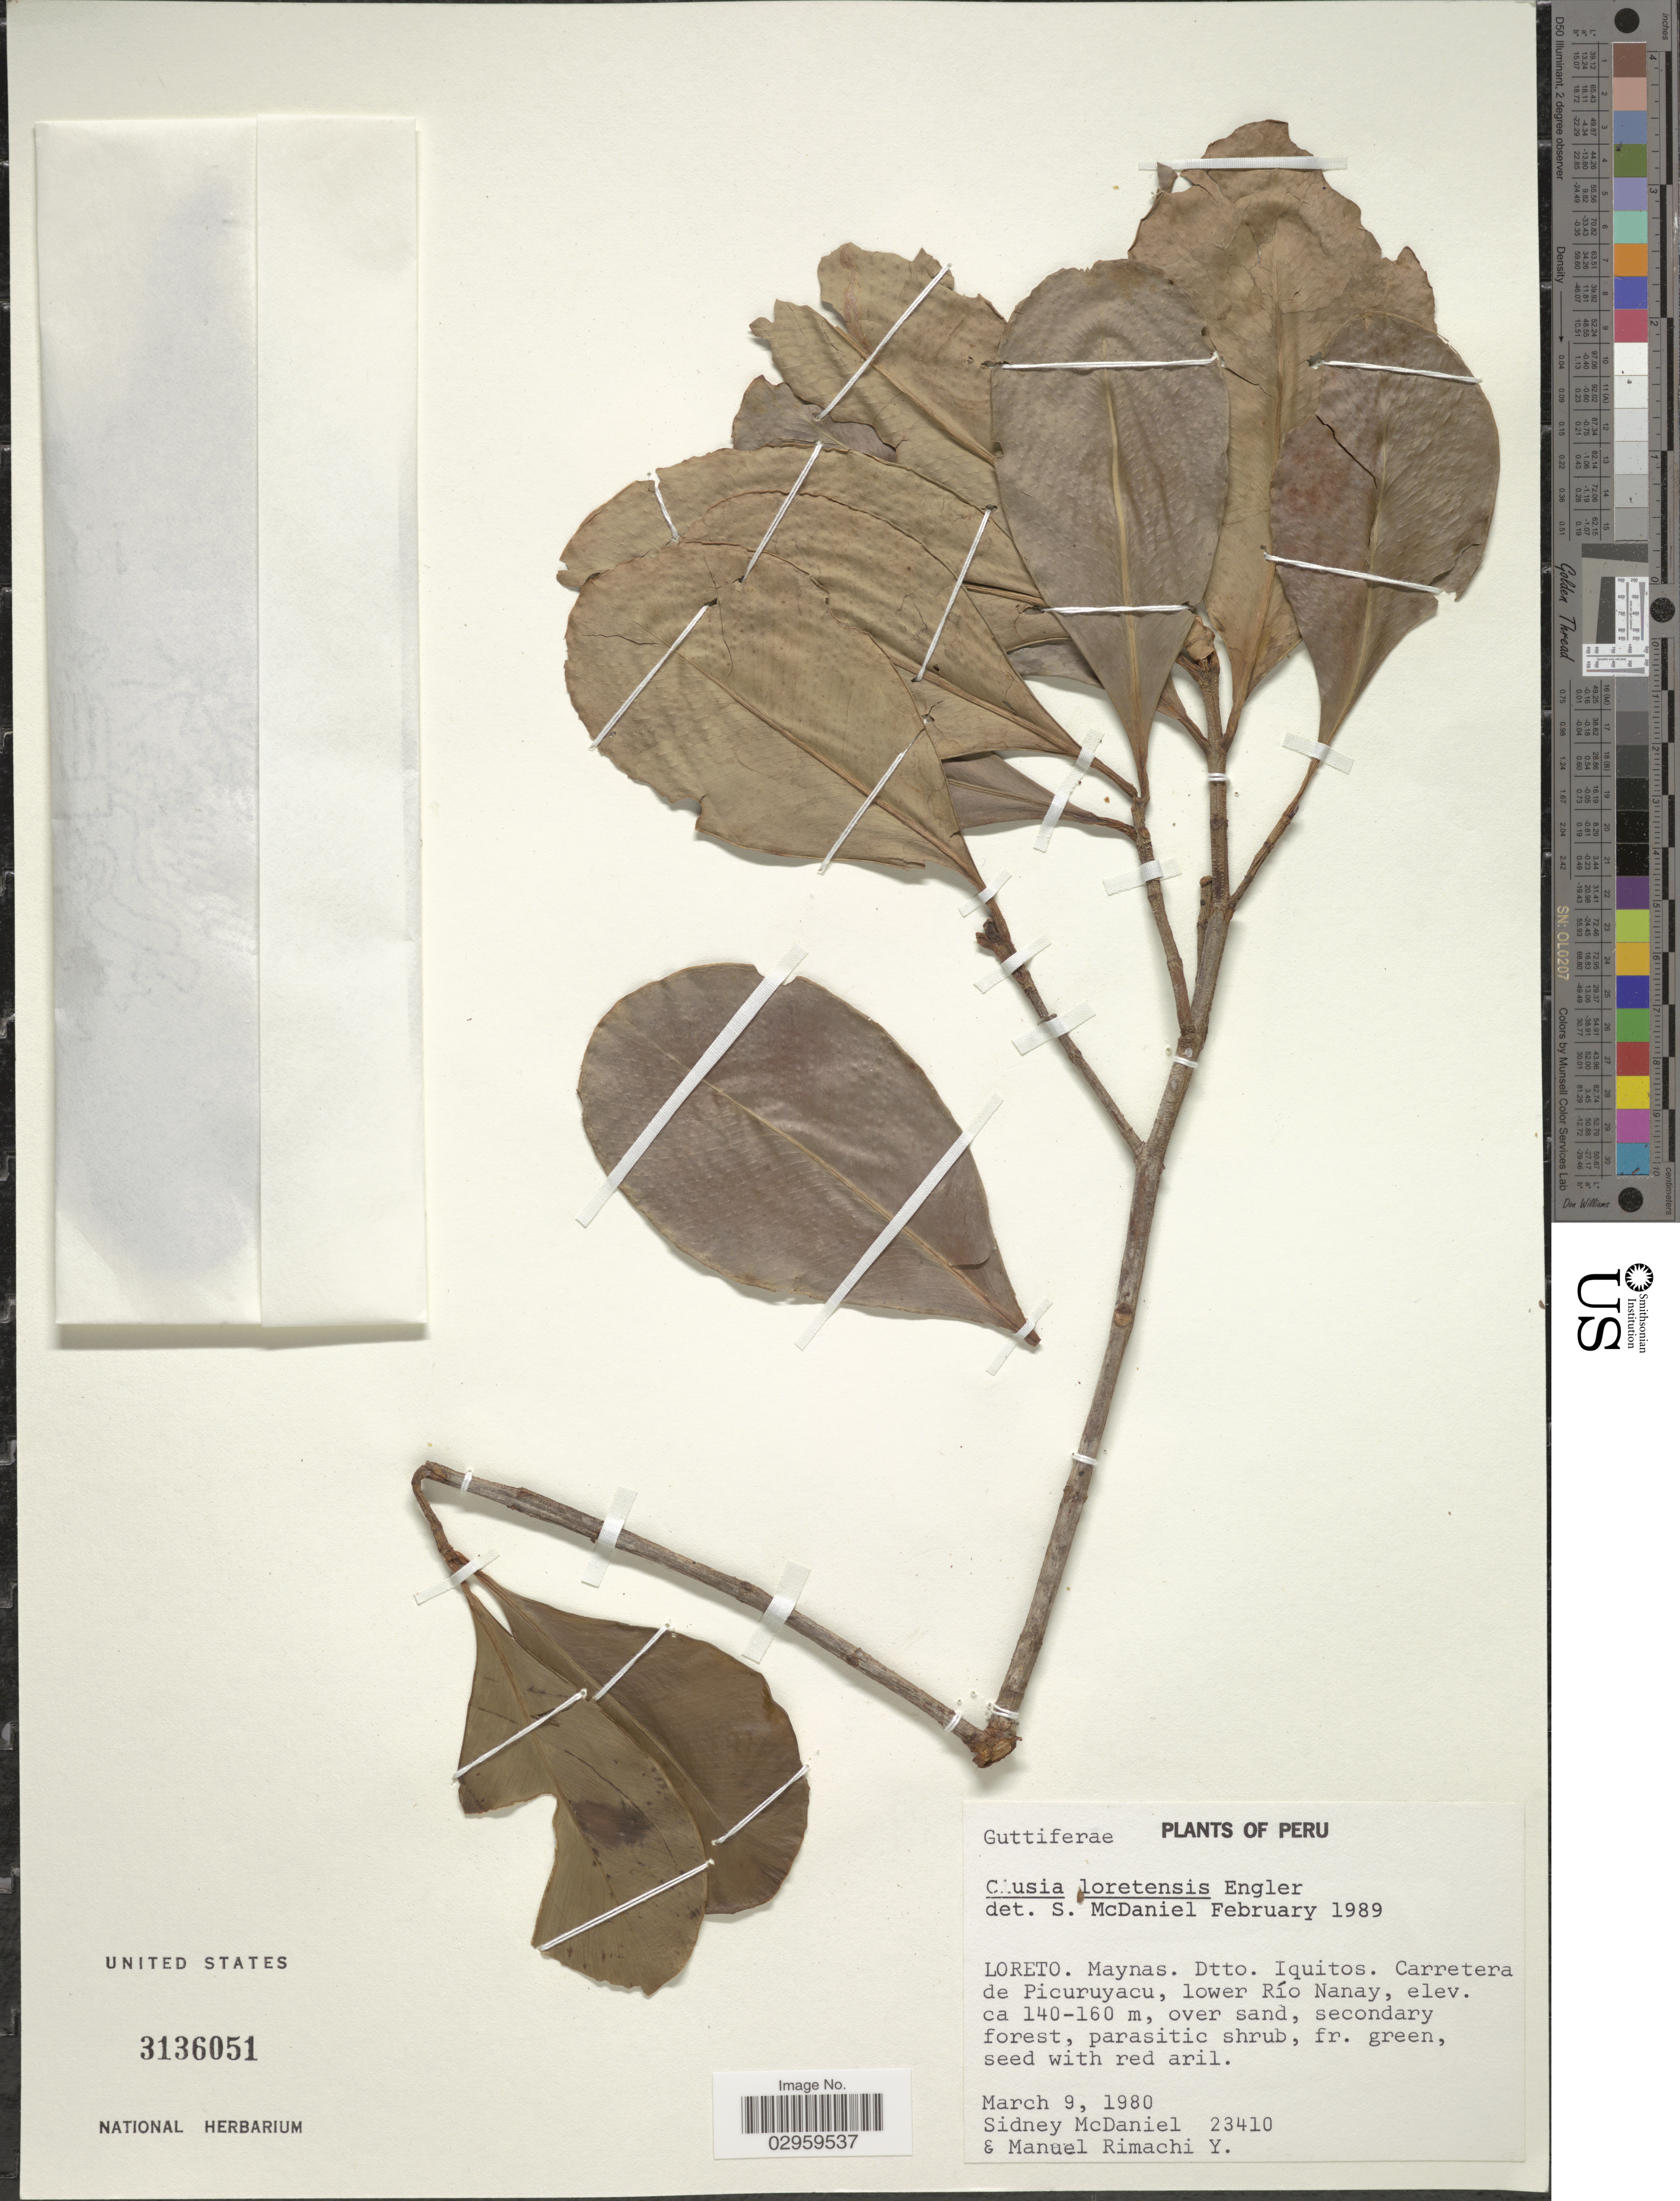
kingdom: Plantae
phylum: Tracheophyta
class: Magnoliopsida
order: Malpighiales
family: Clusiaceae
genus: Clusia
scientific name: Clusia loretensis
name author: Engl.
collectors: S. McDaniel & M. Rimachi Y.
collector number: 23410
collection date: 1980-03-09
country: Peru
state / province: Loreto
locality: Maynas. Dtto. Iquitos. Carretera de Picuruyacu, lower Río Nanay.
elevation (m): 140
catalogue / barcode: US 3136051